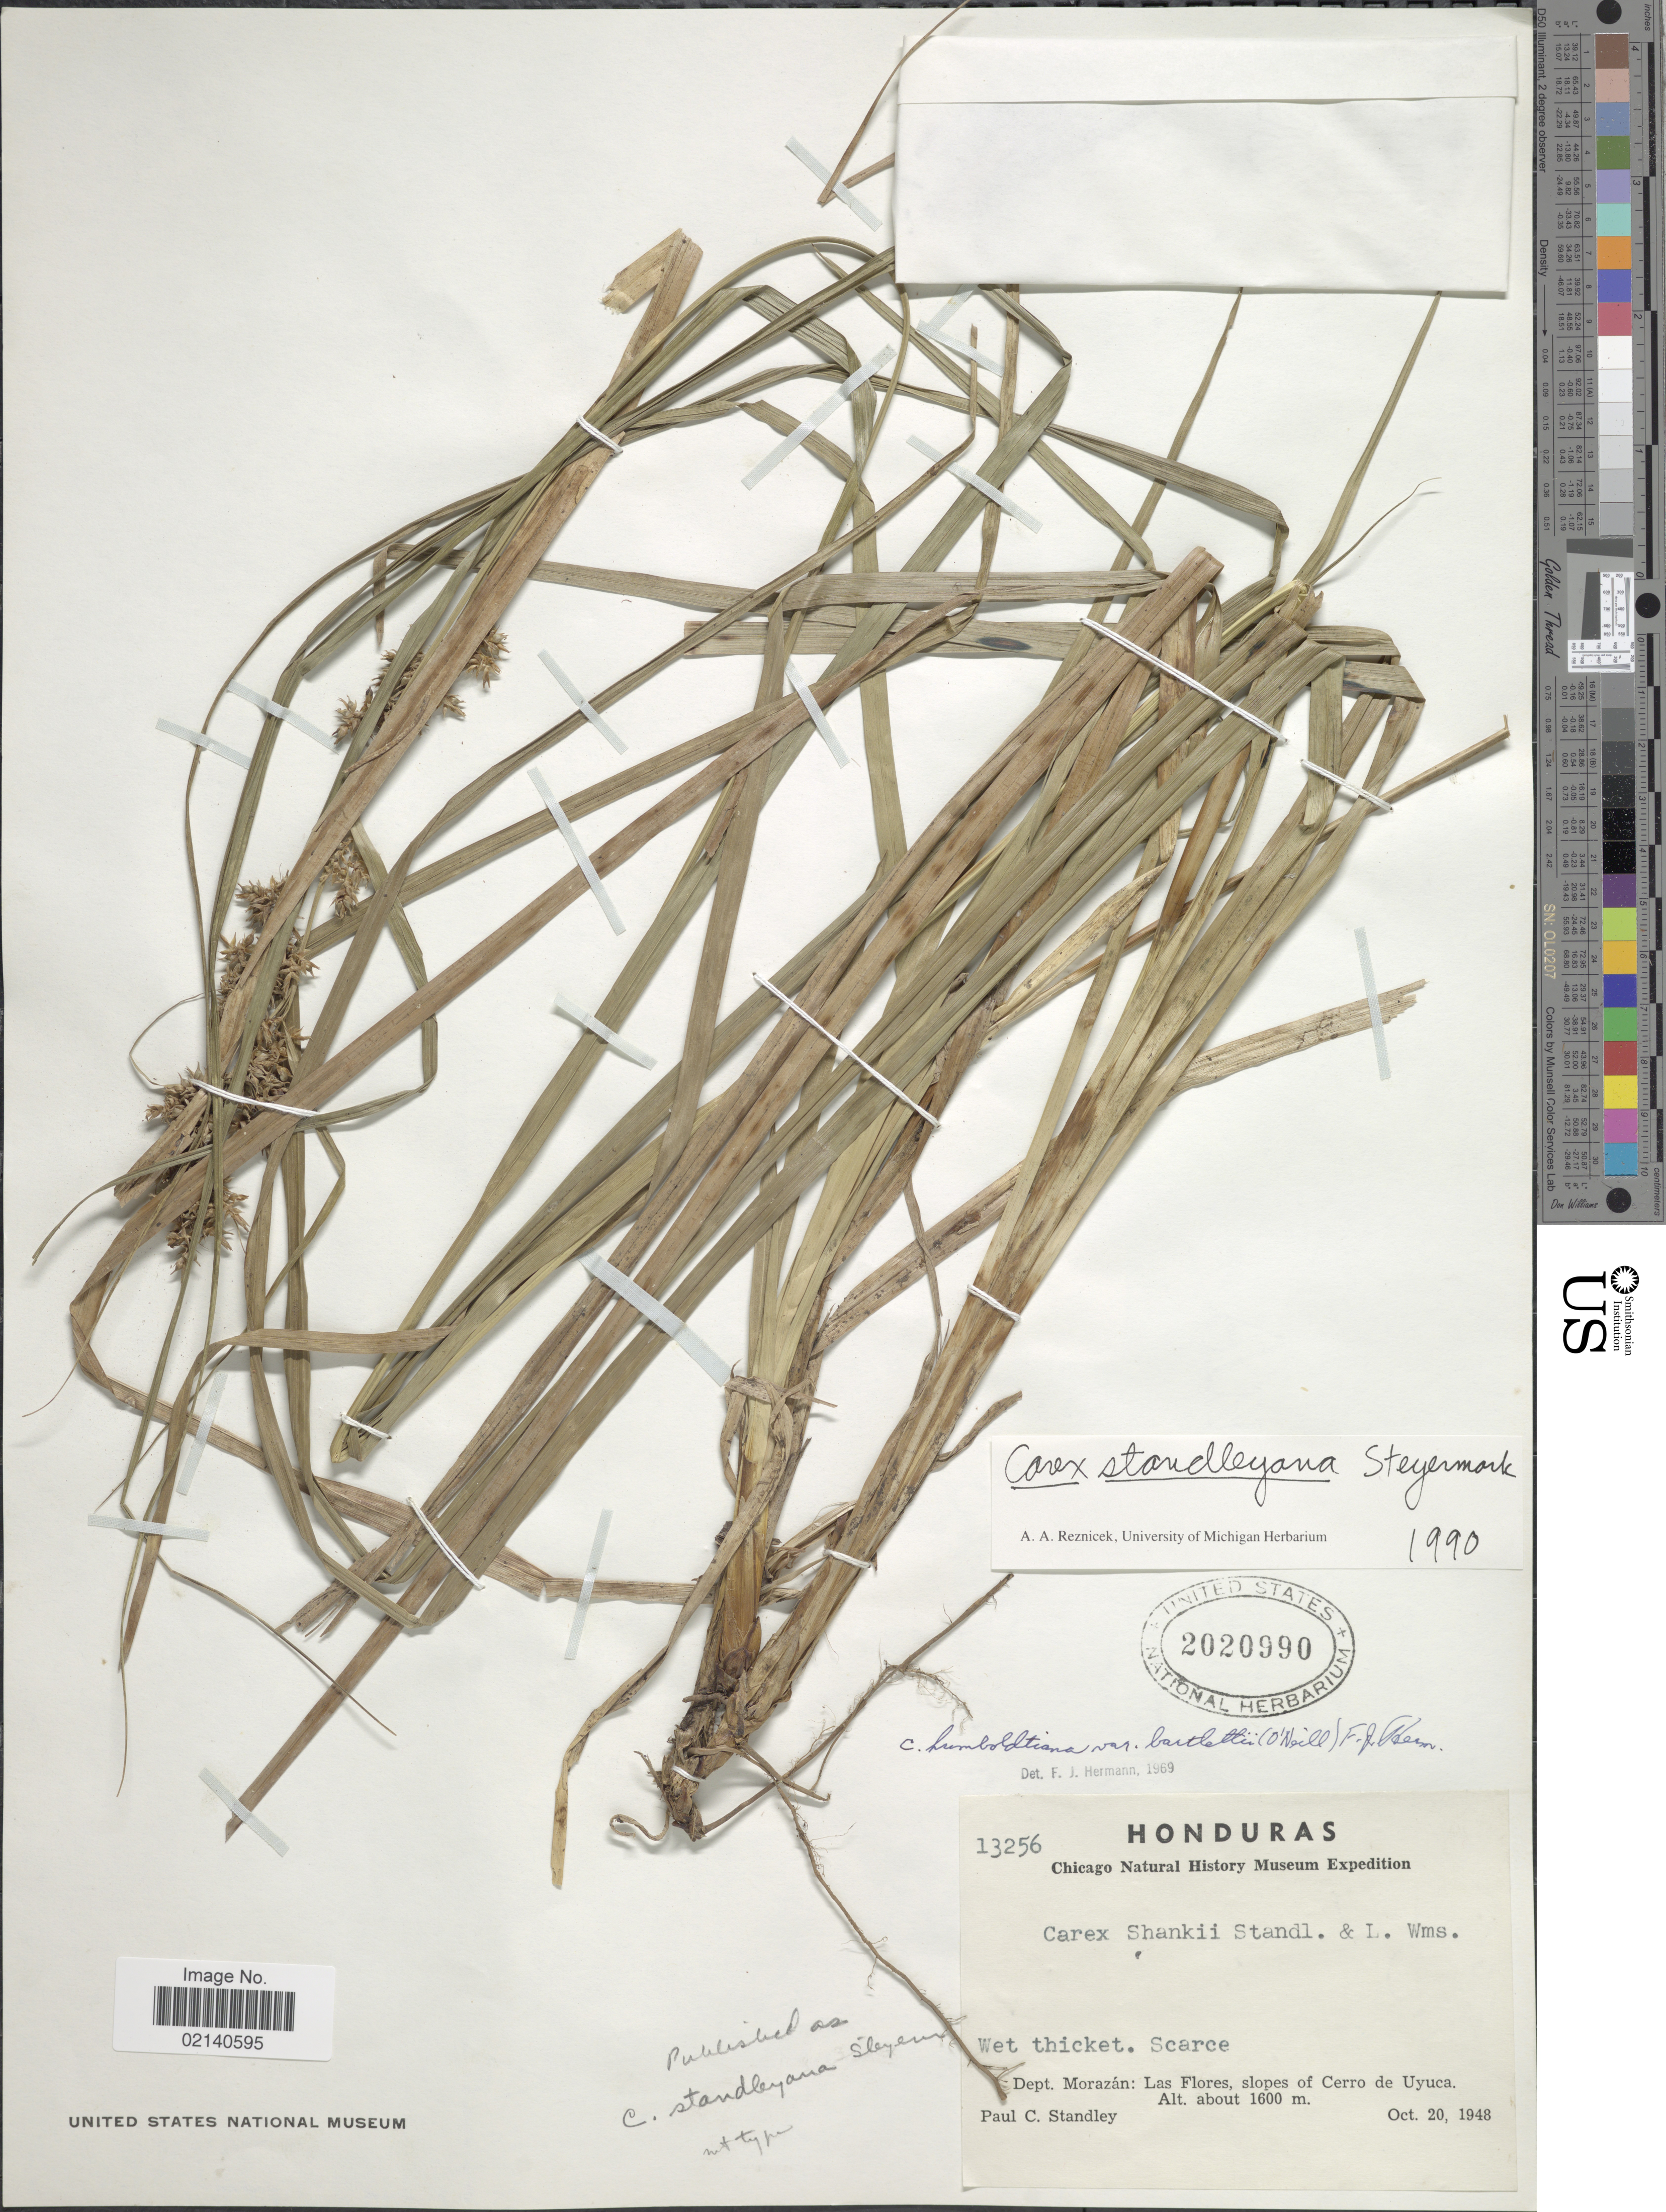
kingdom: Plantae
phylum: Tracheophyta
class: Liliopsida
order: Poales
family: Cyperaceae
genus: Carex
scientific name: Carex standleyana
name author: Steyerm.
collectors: P. C. Standley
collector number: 13256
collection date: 1948-10-20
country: Honduras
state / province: Fco. Morazán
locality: Dept. Morazan: Las Flores, slopes of Cerro de Uyuca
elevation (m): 1600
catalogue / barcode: US 2020990